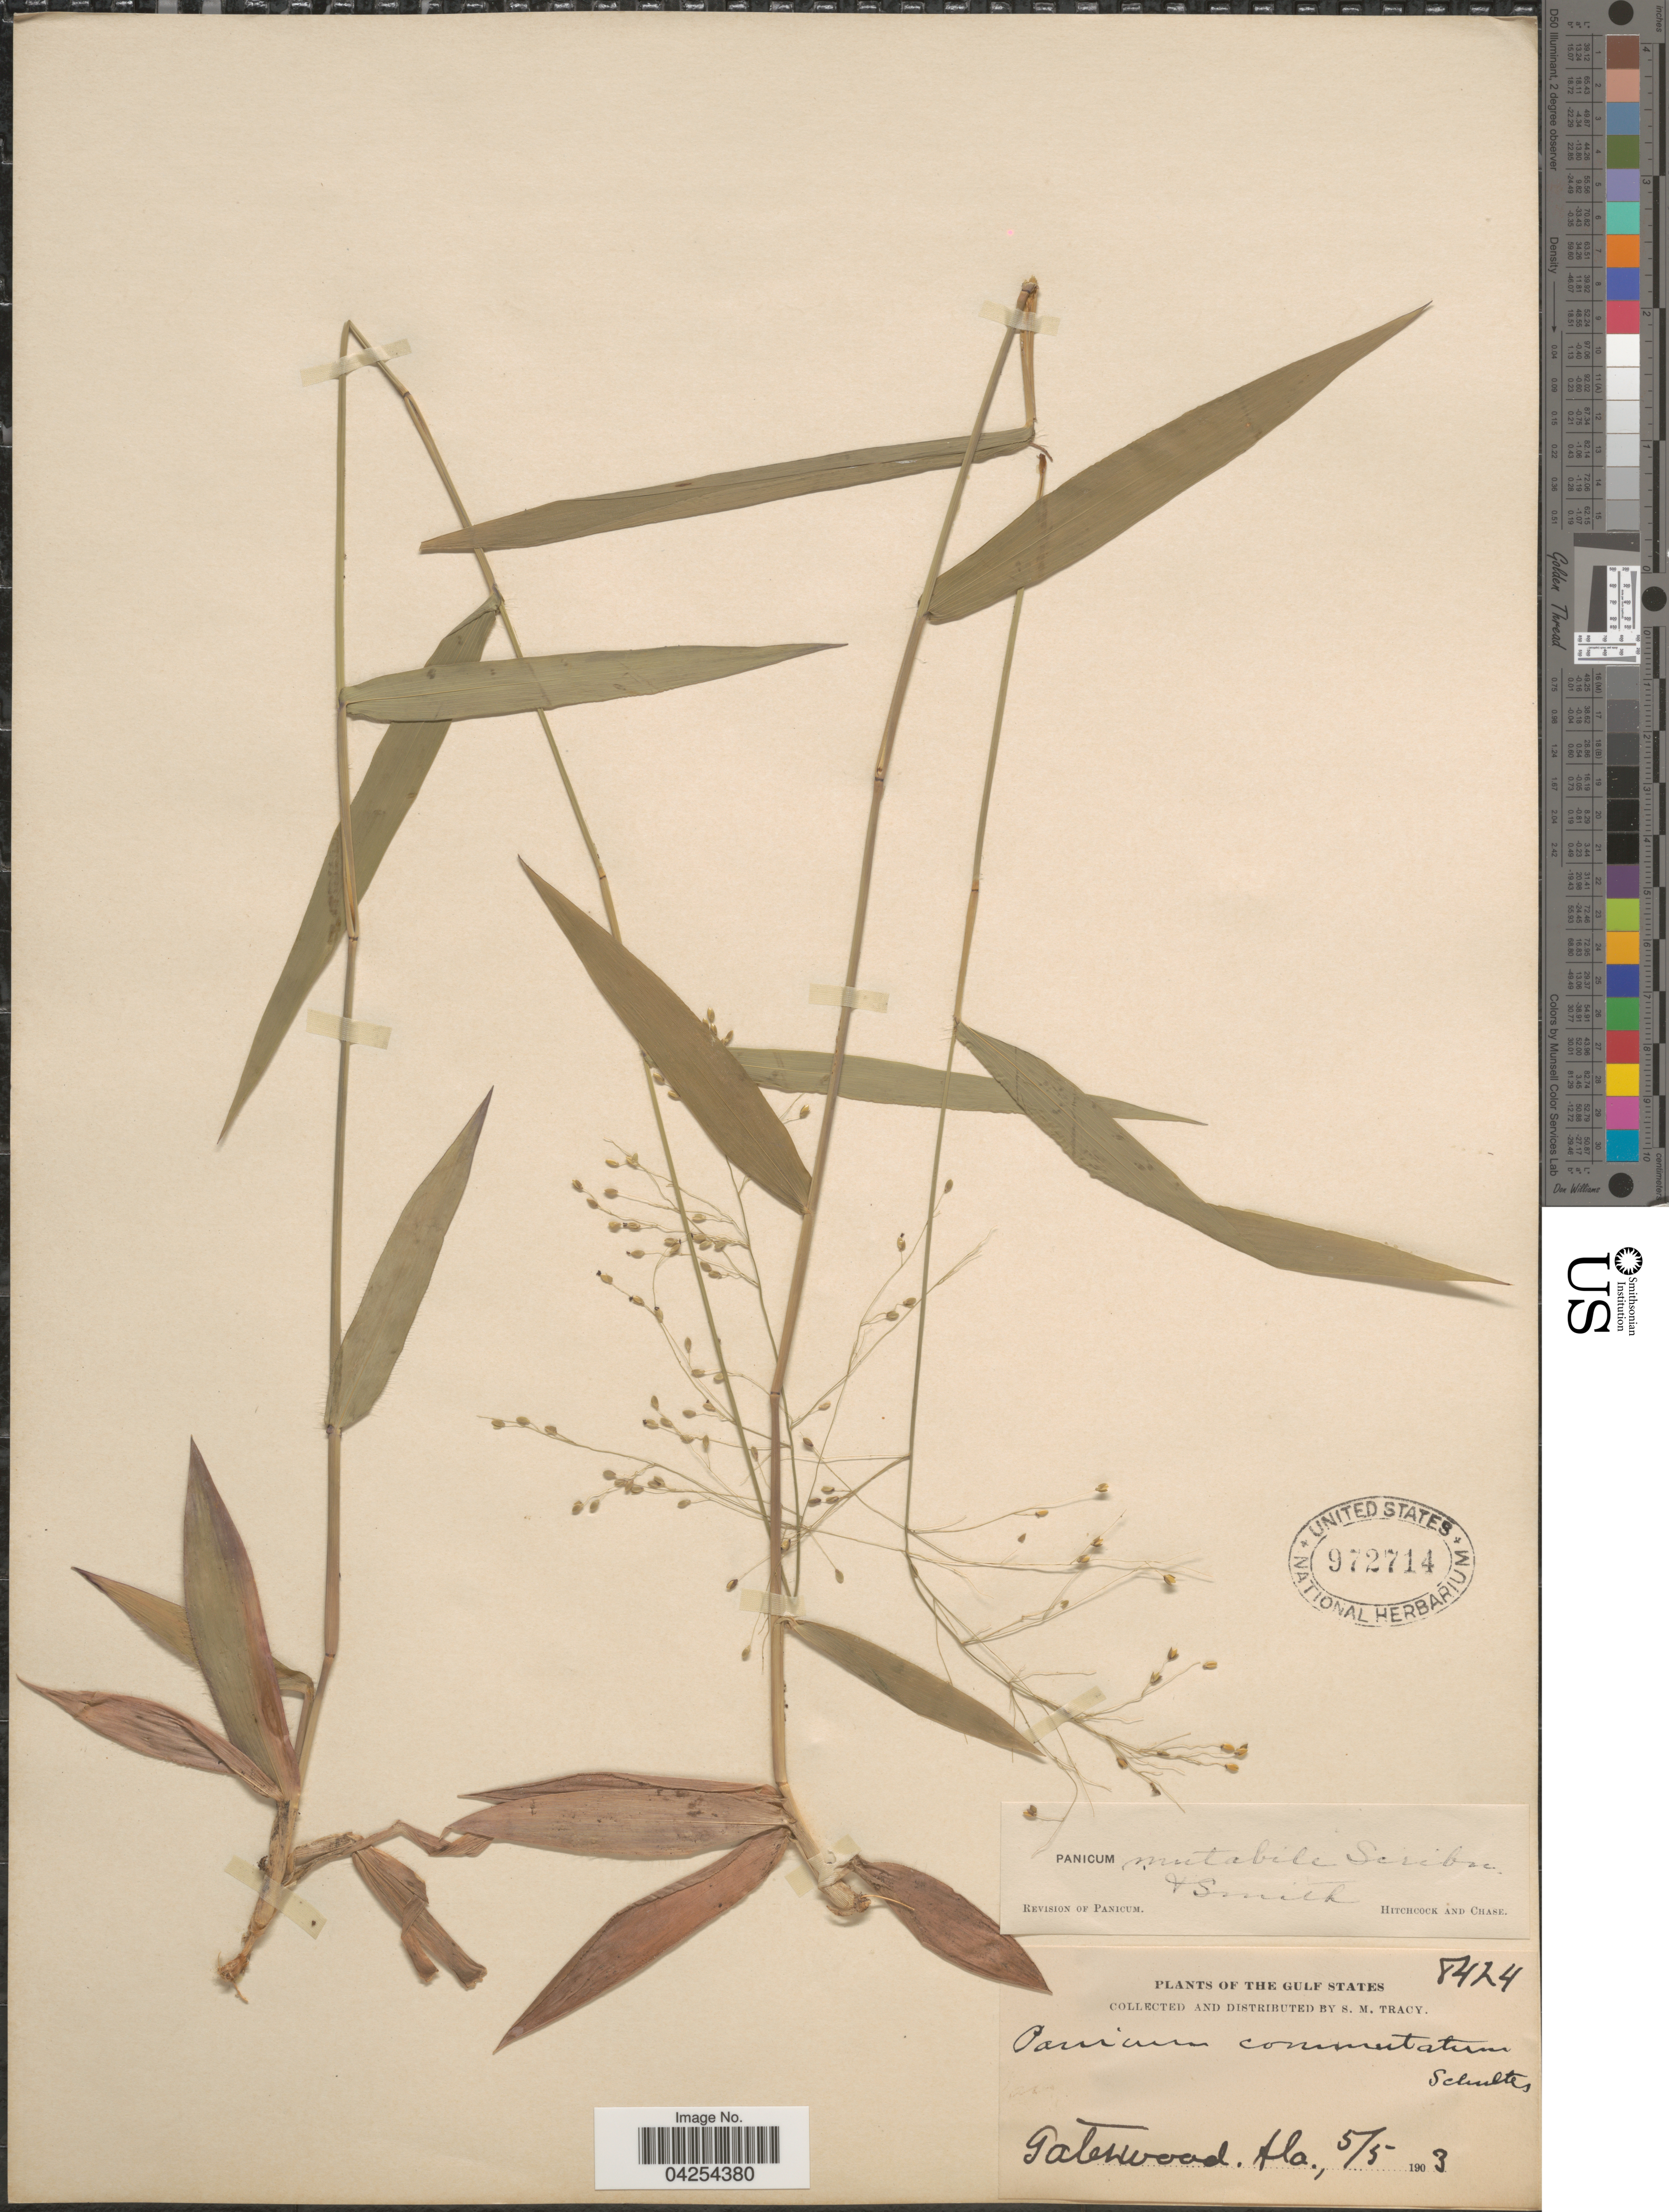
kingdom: Plantae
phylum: Tracheophyta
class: Liliopsida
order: Poales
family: Poaceae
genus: Dichanthelium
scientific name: Dichanthelium commutatum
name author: (Schult.) Gould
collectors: S. M. Tracy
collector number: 8424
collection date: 1903-05-05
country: United States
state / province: Florida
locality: The Gulf States. Gatewood.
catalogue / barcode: US 972714